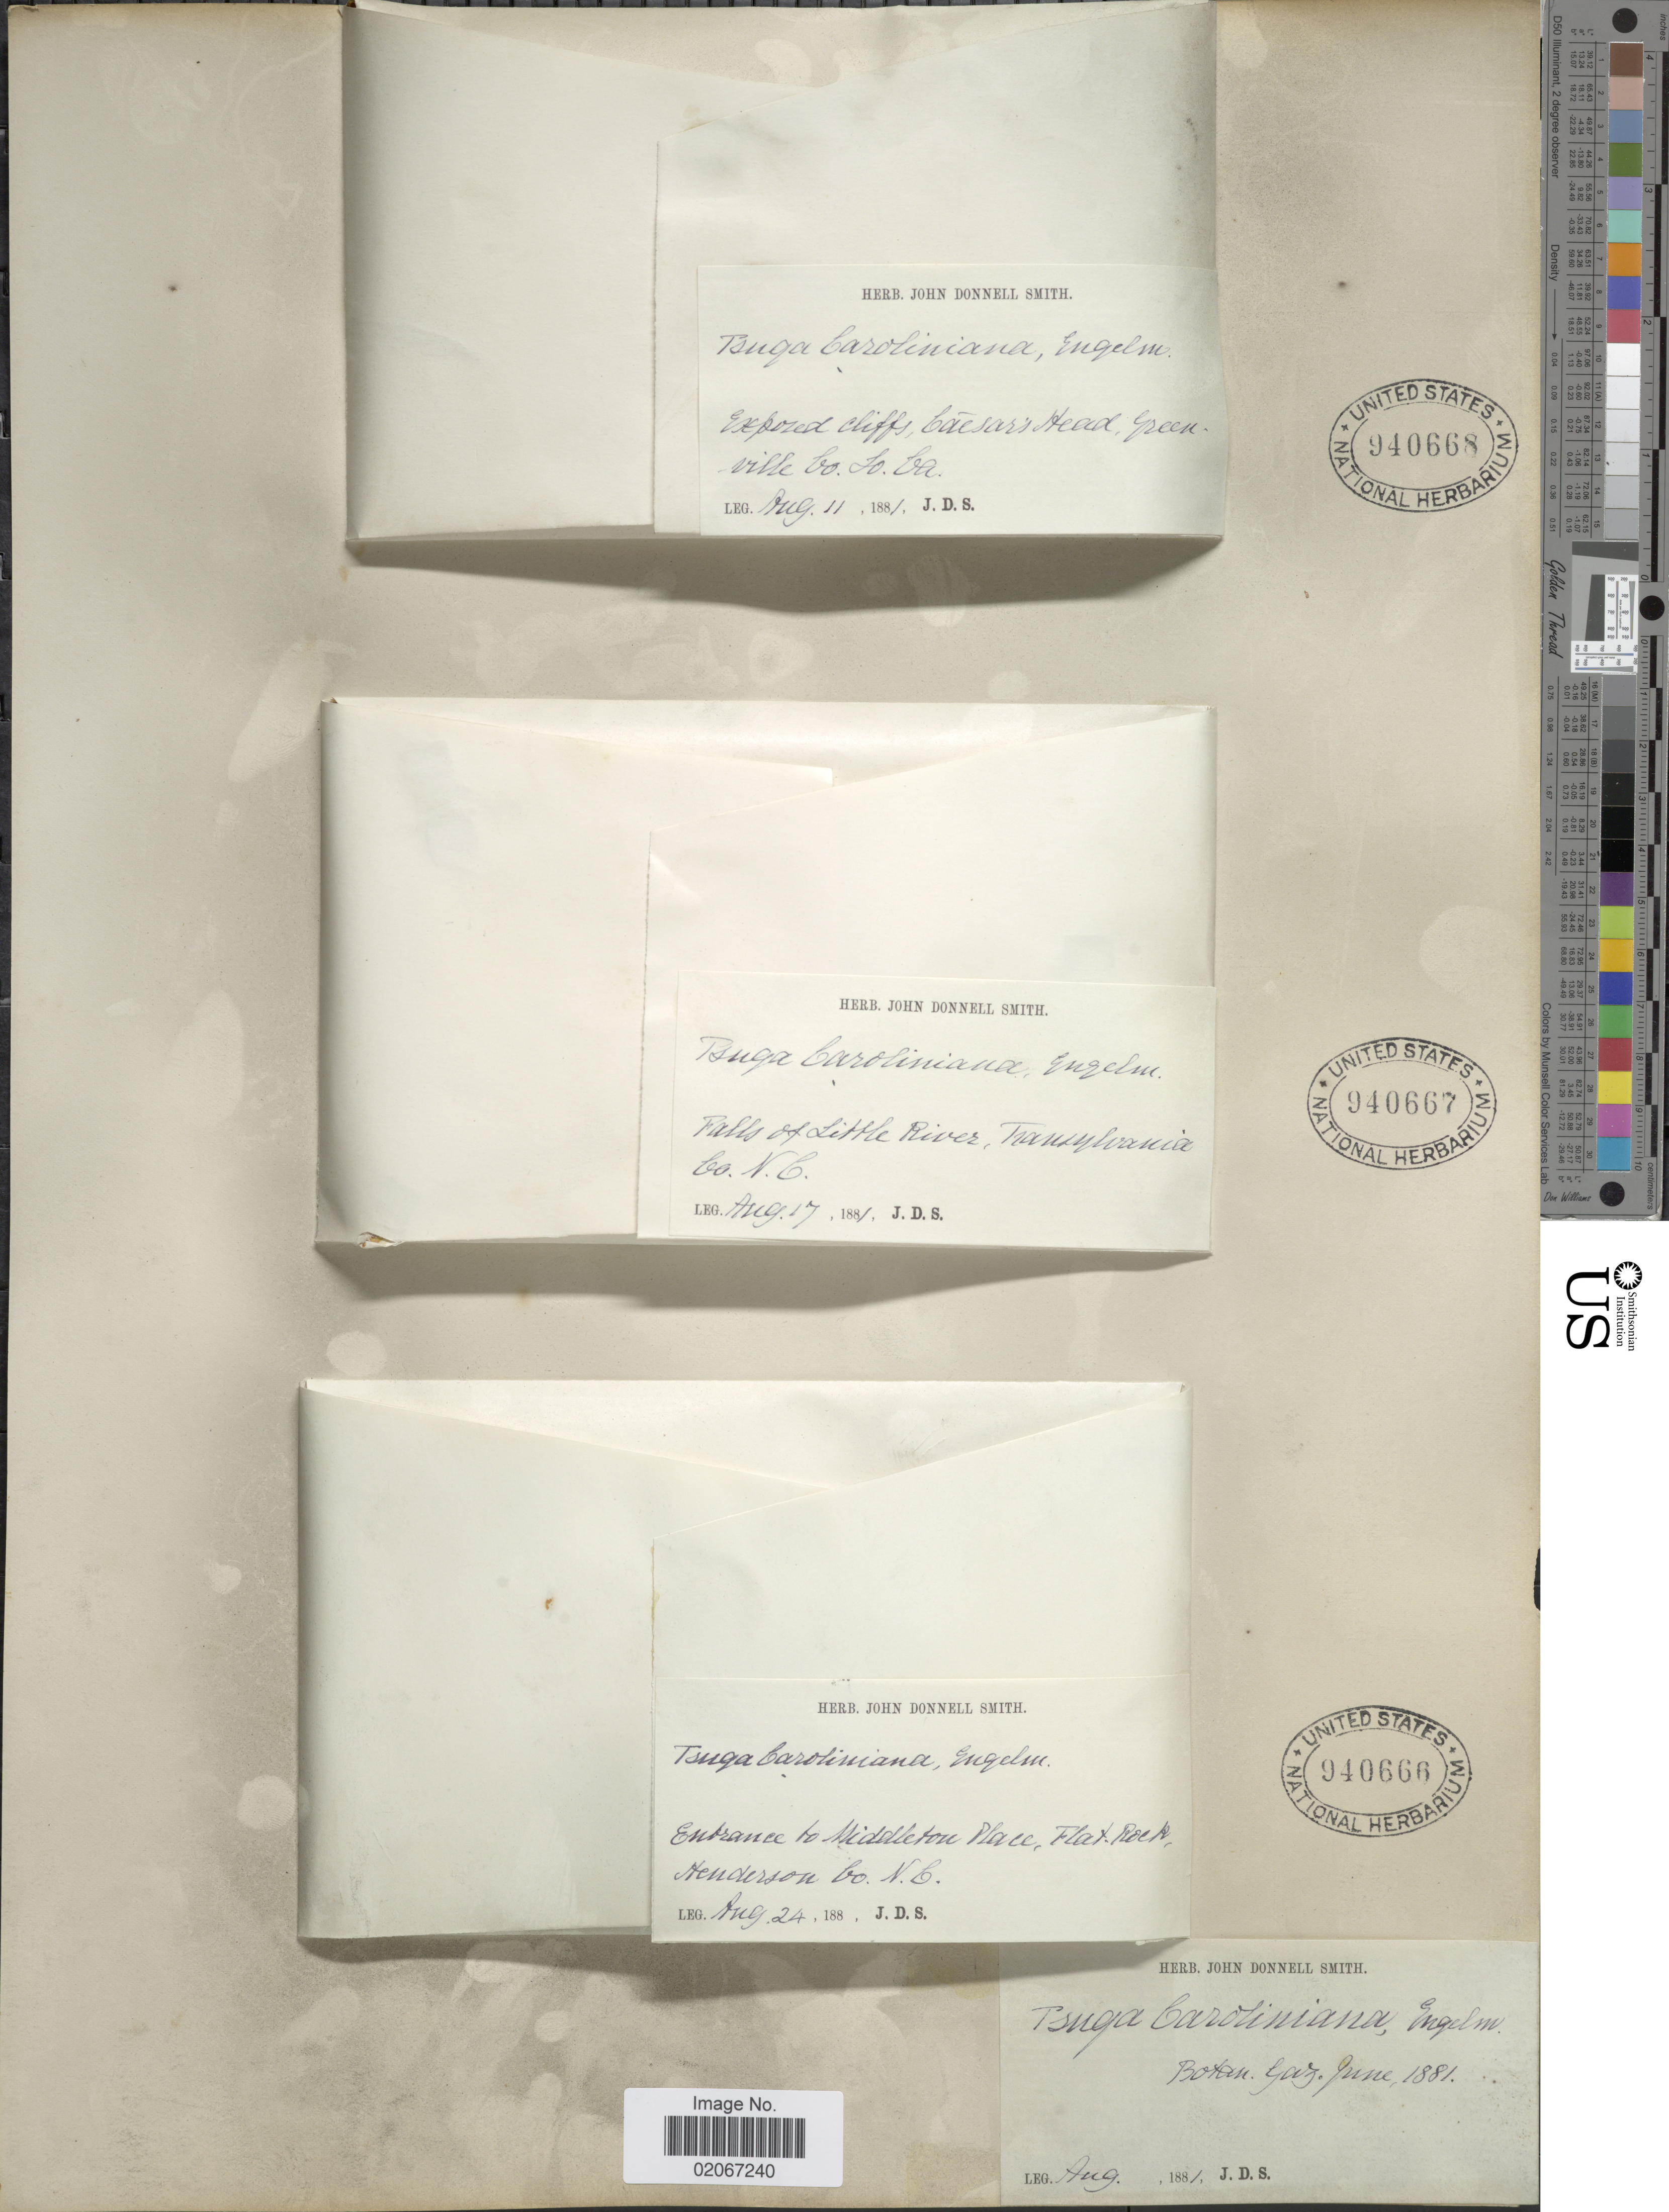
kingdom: Plantae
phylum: Tracheophyta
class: Pinopsida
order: Pinales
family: Pinaceae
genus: Tsuga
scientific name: Tsuga caroliniana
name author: Engelm.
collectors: J. Donnell Smith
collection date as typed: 24 Aug 188-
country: United States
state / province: South Carolina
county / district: Henderson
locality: Entrance to Middleton Place, Flat Rock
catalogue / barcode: US 940666-4